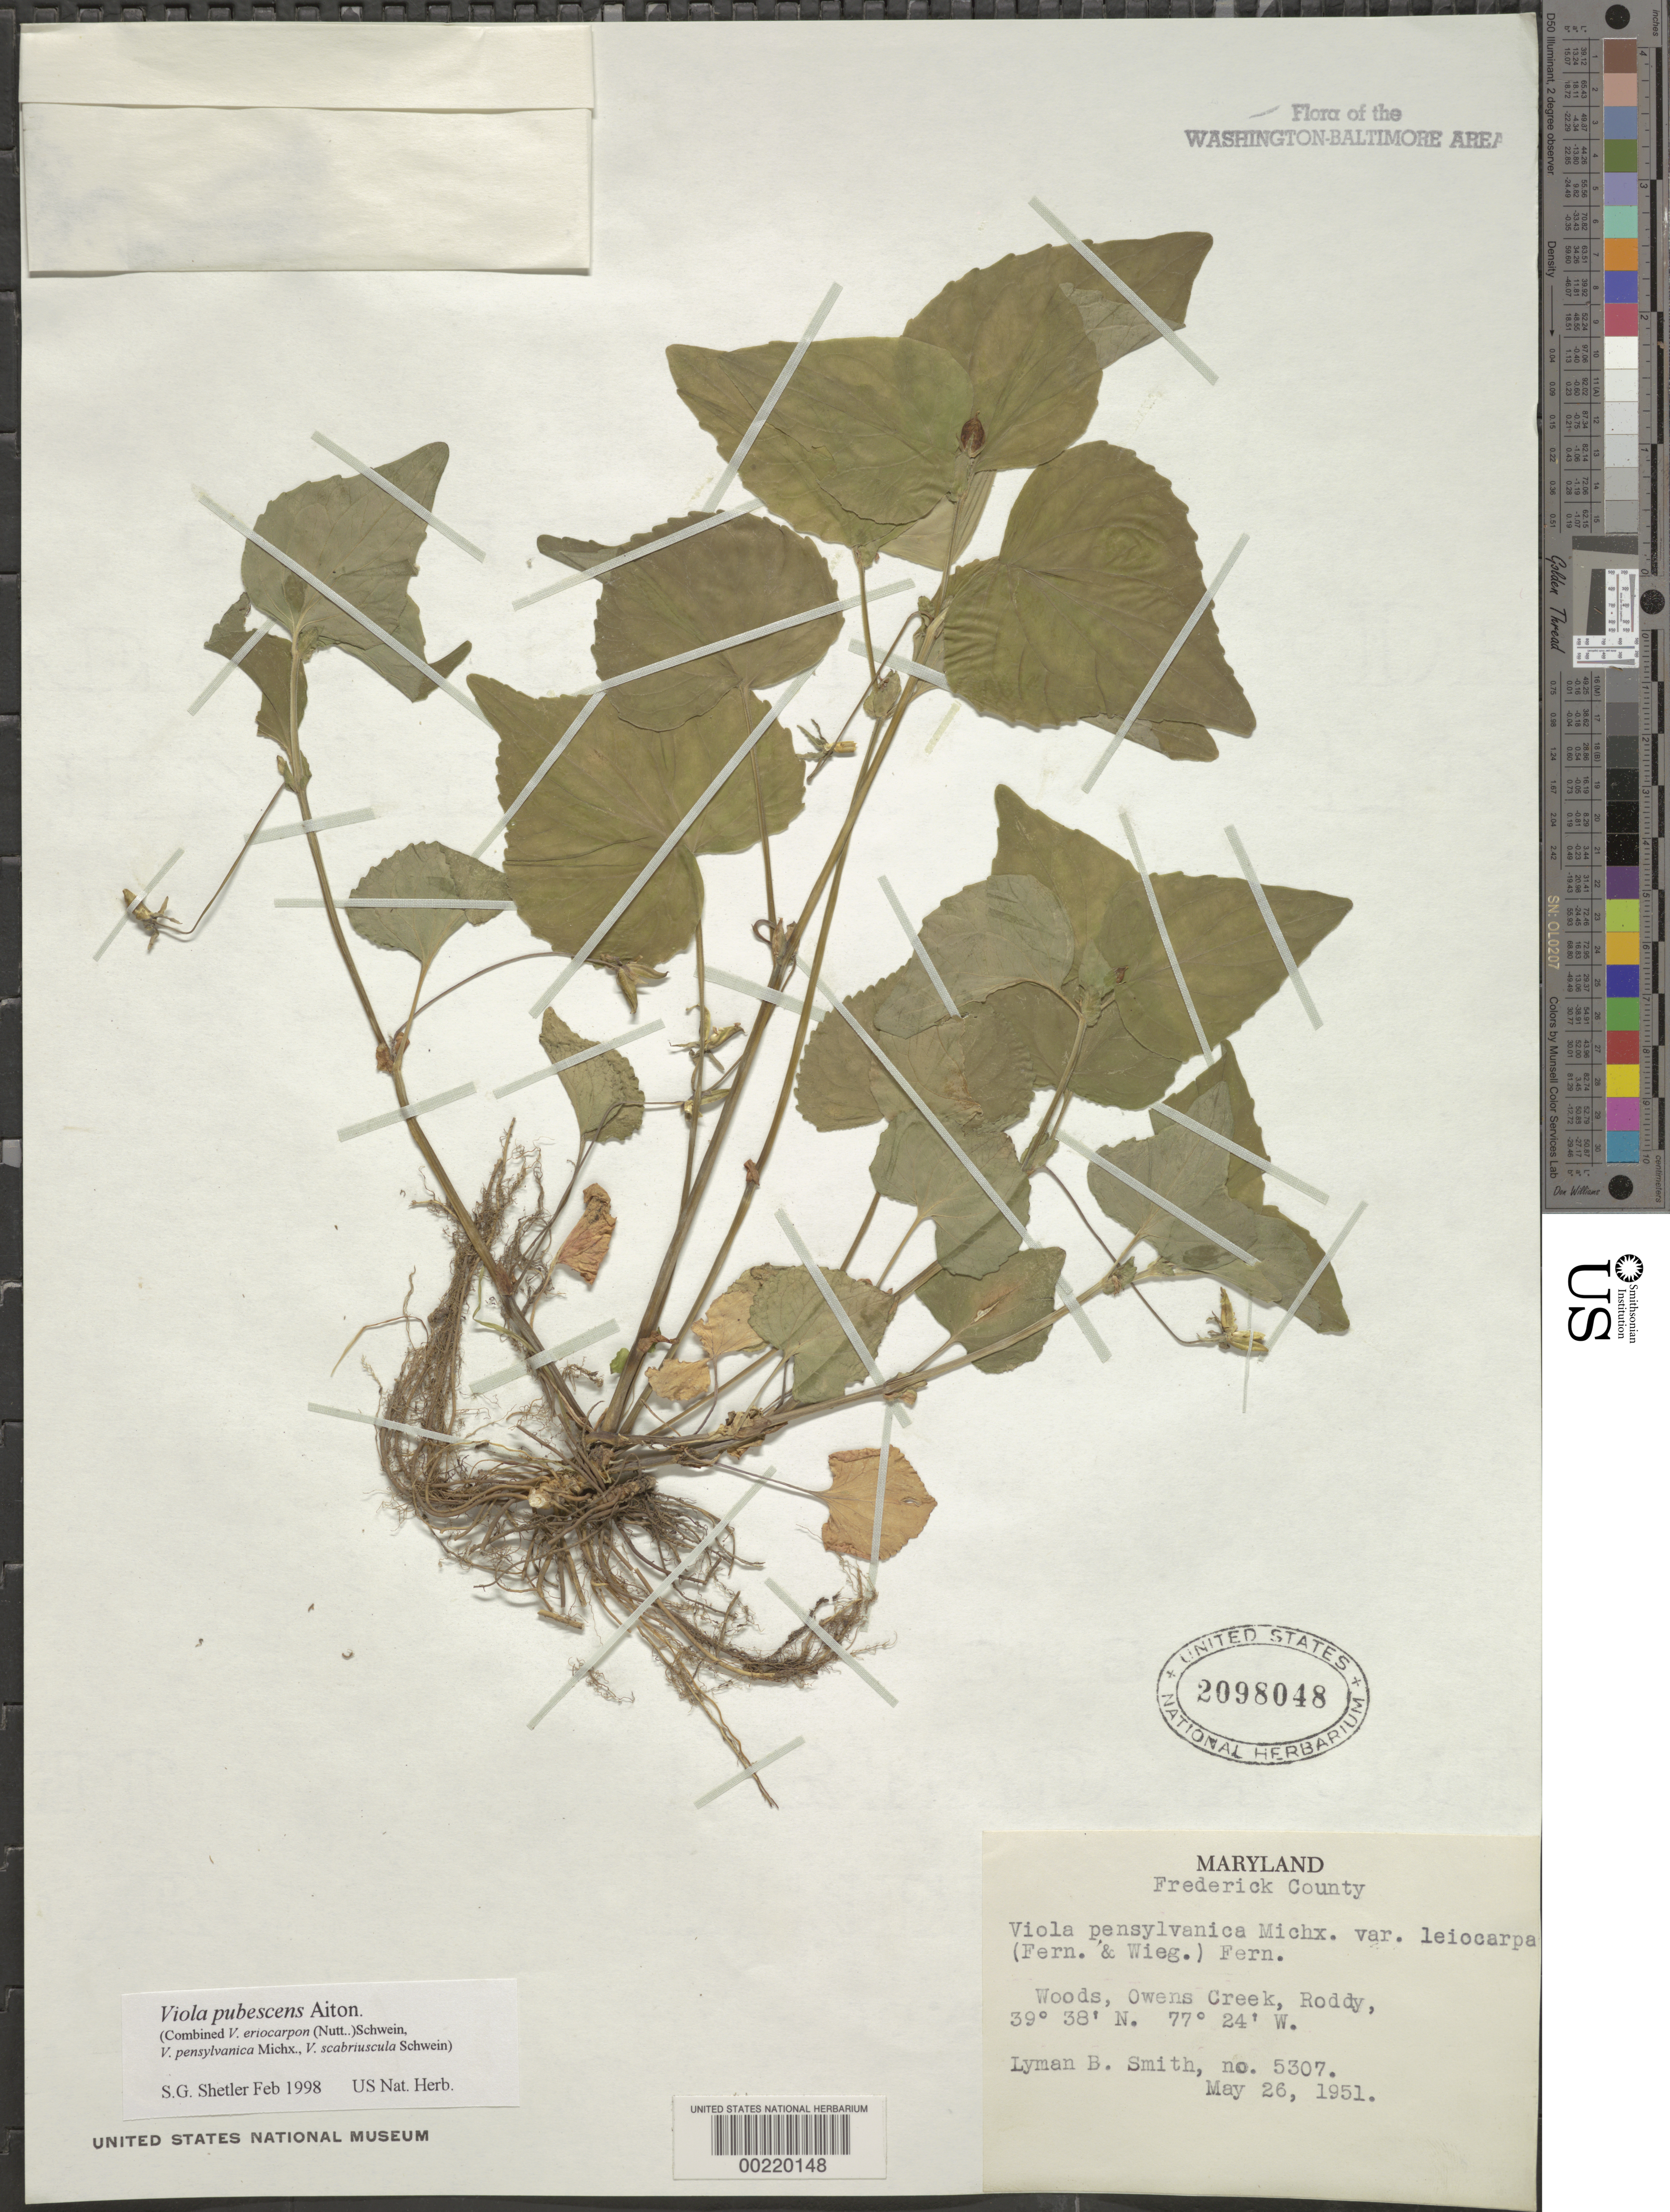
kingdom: Plantae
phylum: Tracheophyta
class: Magnoliopsida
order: Malpighiales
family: Violaceae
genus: Viola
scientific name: Viola pubescens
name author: Aiton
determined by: Shetler, Stanwyn G., (US), NMNH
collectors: L. Smith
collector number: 5307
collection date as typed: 26 May 1951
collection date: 1951-05-26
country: United States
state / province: Maryland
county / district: Frederick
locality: Owens Creek, Roddy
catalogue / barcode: US 2098048